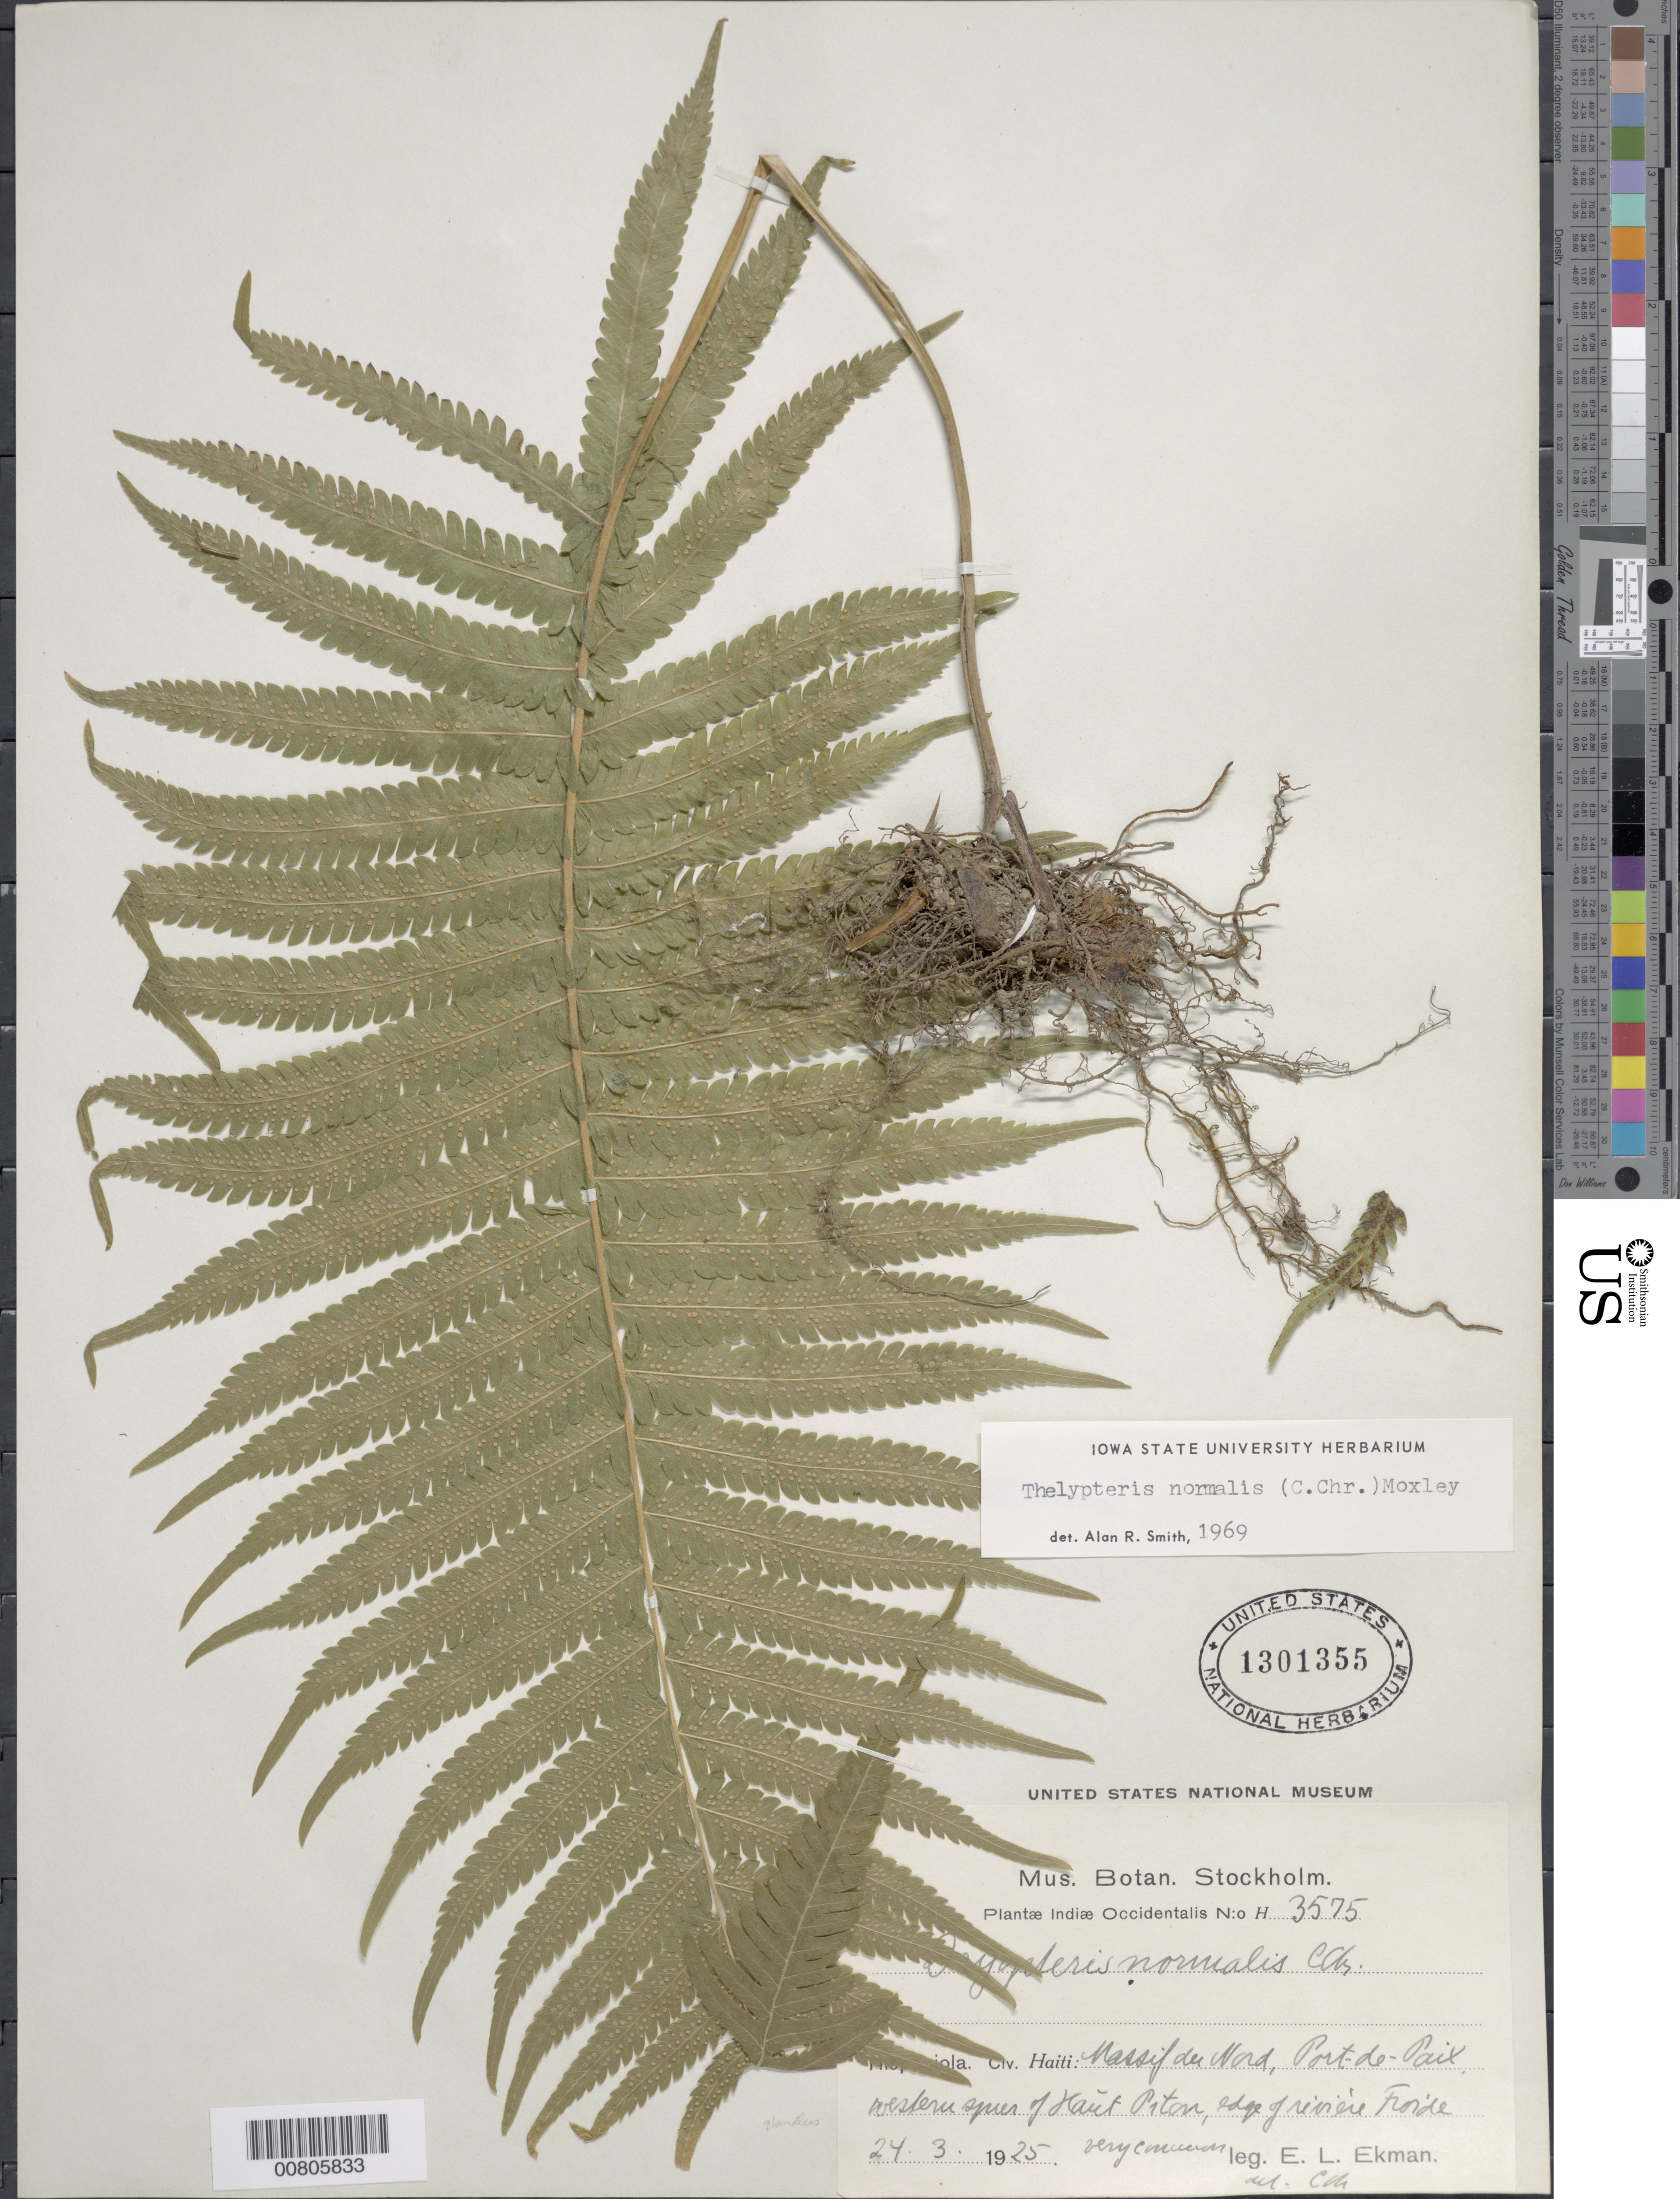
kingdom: Plantae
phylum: Tracheophyta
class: Polypodiopsida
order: Polypodiales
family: Thelypteridaceae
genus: Christella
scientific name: Christella kunthii comb. ined.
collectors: E. L. Ekman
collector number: H 3575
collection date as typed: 24 Mar 1925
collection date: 1925-03-24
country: Haiti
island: Hispaniola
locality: Massif du Nord, Port de Paix, western spur of Haut Piton, edge of Riv. Froide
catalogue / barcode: US 1301355